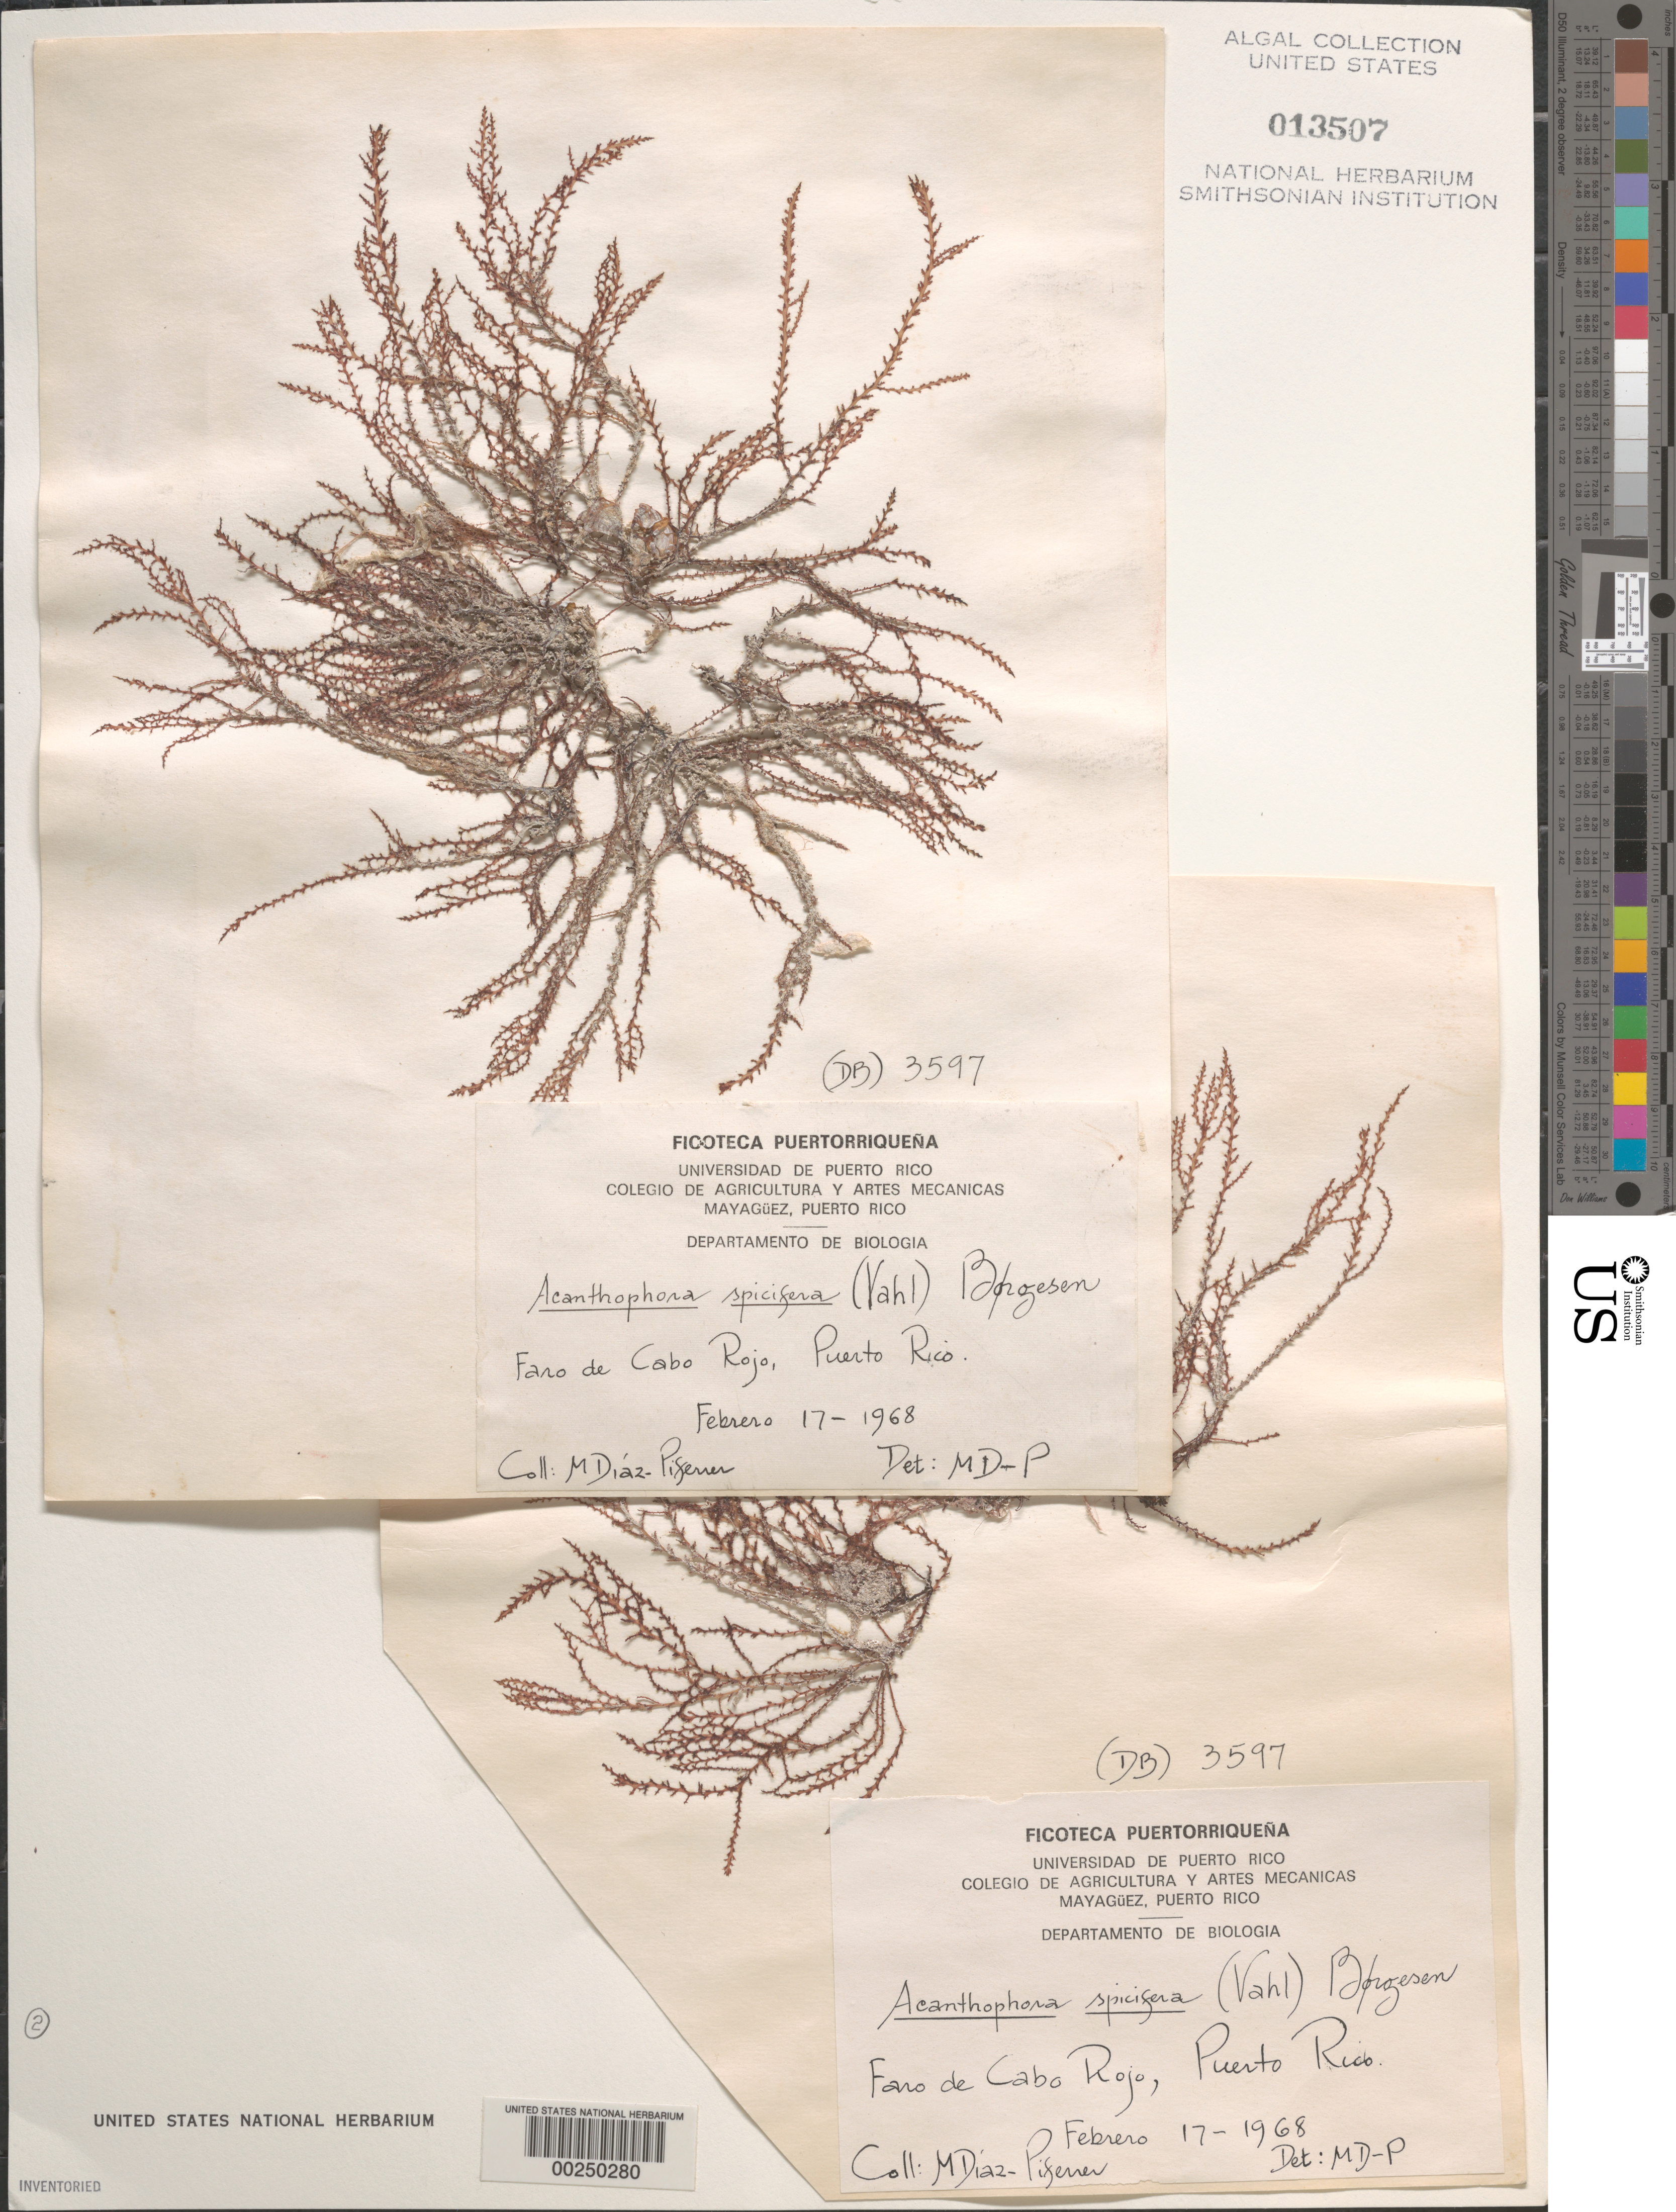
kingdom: Plantae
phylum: Rhodophyta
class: Florideophyceae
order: Ceramiales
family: Rhodomelaceae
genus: Acanthophora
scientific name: Acanthophora spicifera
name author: (Vahl) Børgesen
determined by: Diaz-Piferrer, M.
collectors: M. Diaz-Piferrer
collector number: (db) 3597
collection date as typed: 17 Feb 1968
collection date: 1968-02-17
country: Puerto Rico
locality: Faro de cabo rojo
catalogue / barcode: US 13507